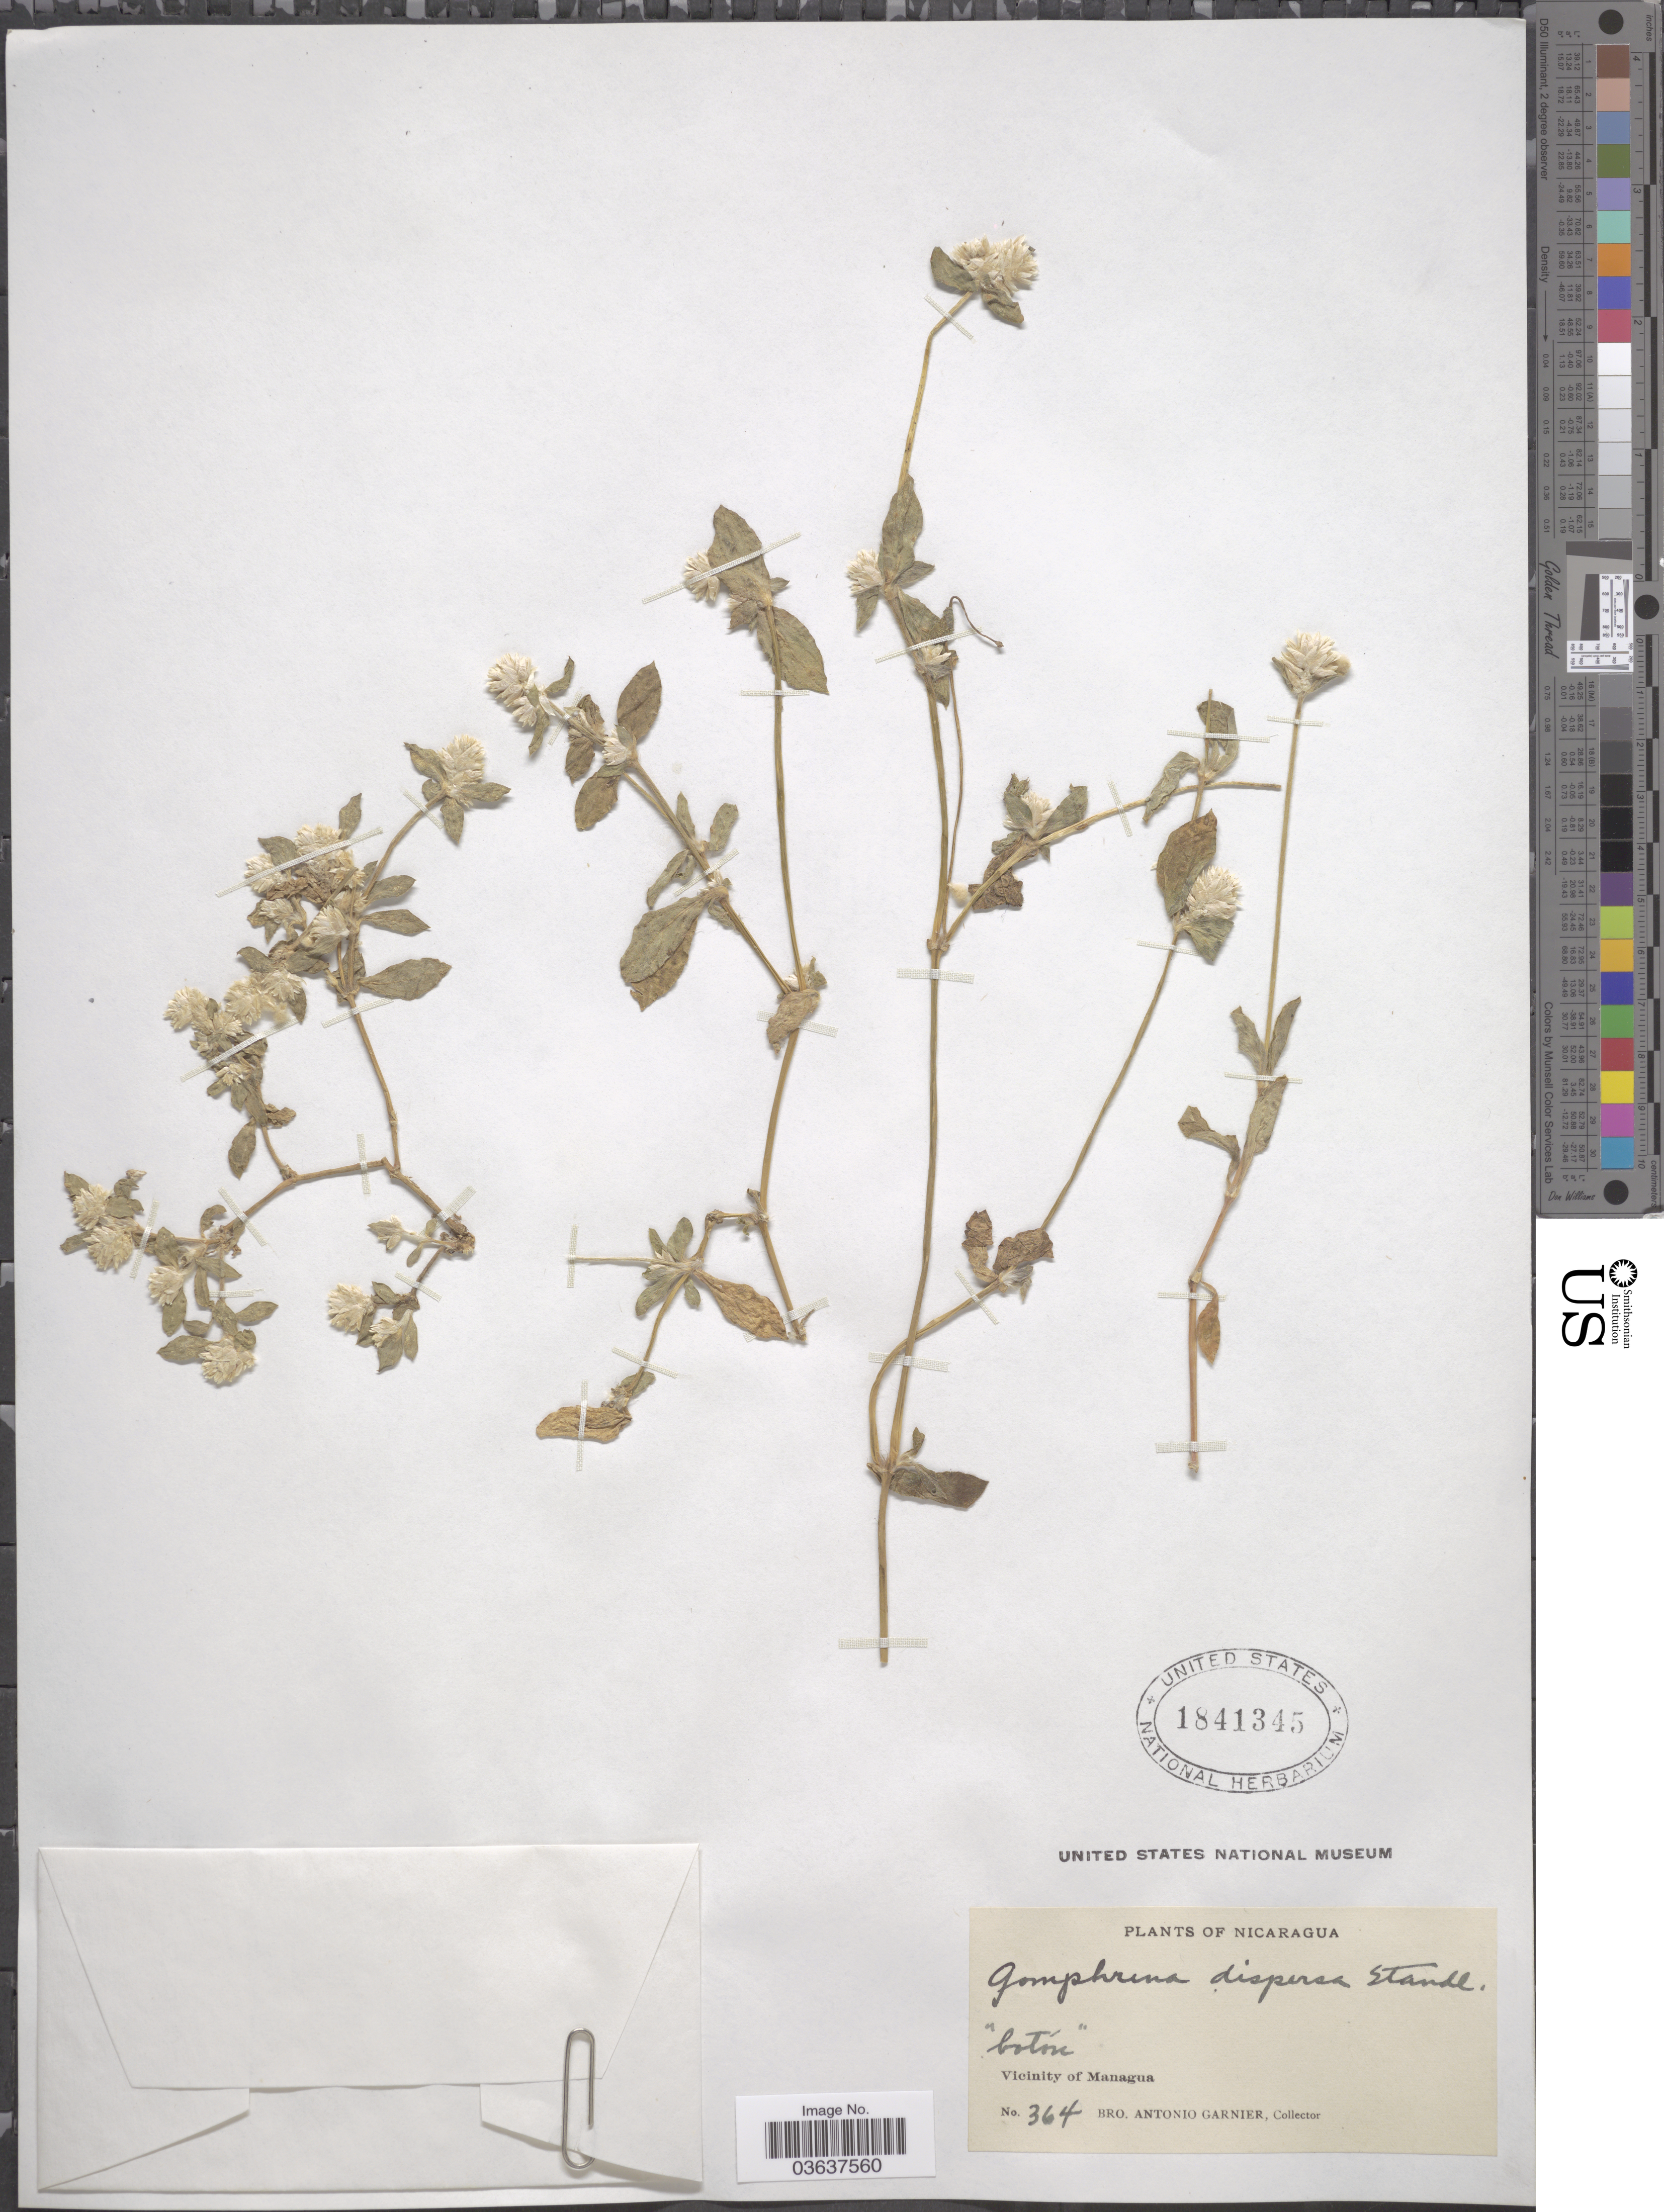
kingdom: Plantae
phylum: Tracheophyta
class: Magnoliopsida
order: Caryophyllales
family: Amaranthaceae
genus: Gomphrena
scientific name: Gomphrena dispersa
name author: Standl.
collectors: Bro. A. Garnier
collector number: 364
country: Nicaragua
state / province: Managua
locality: Vicinity of Managua.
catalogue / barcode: US 1841345